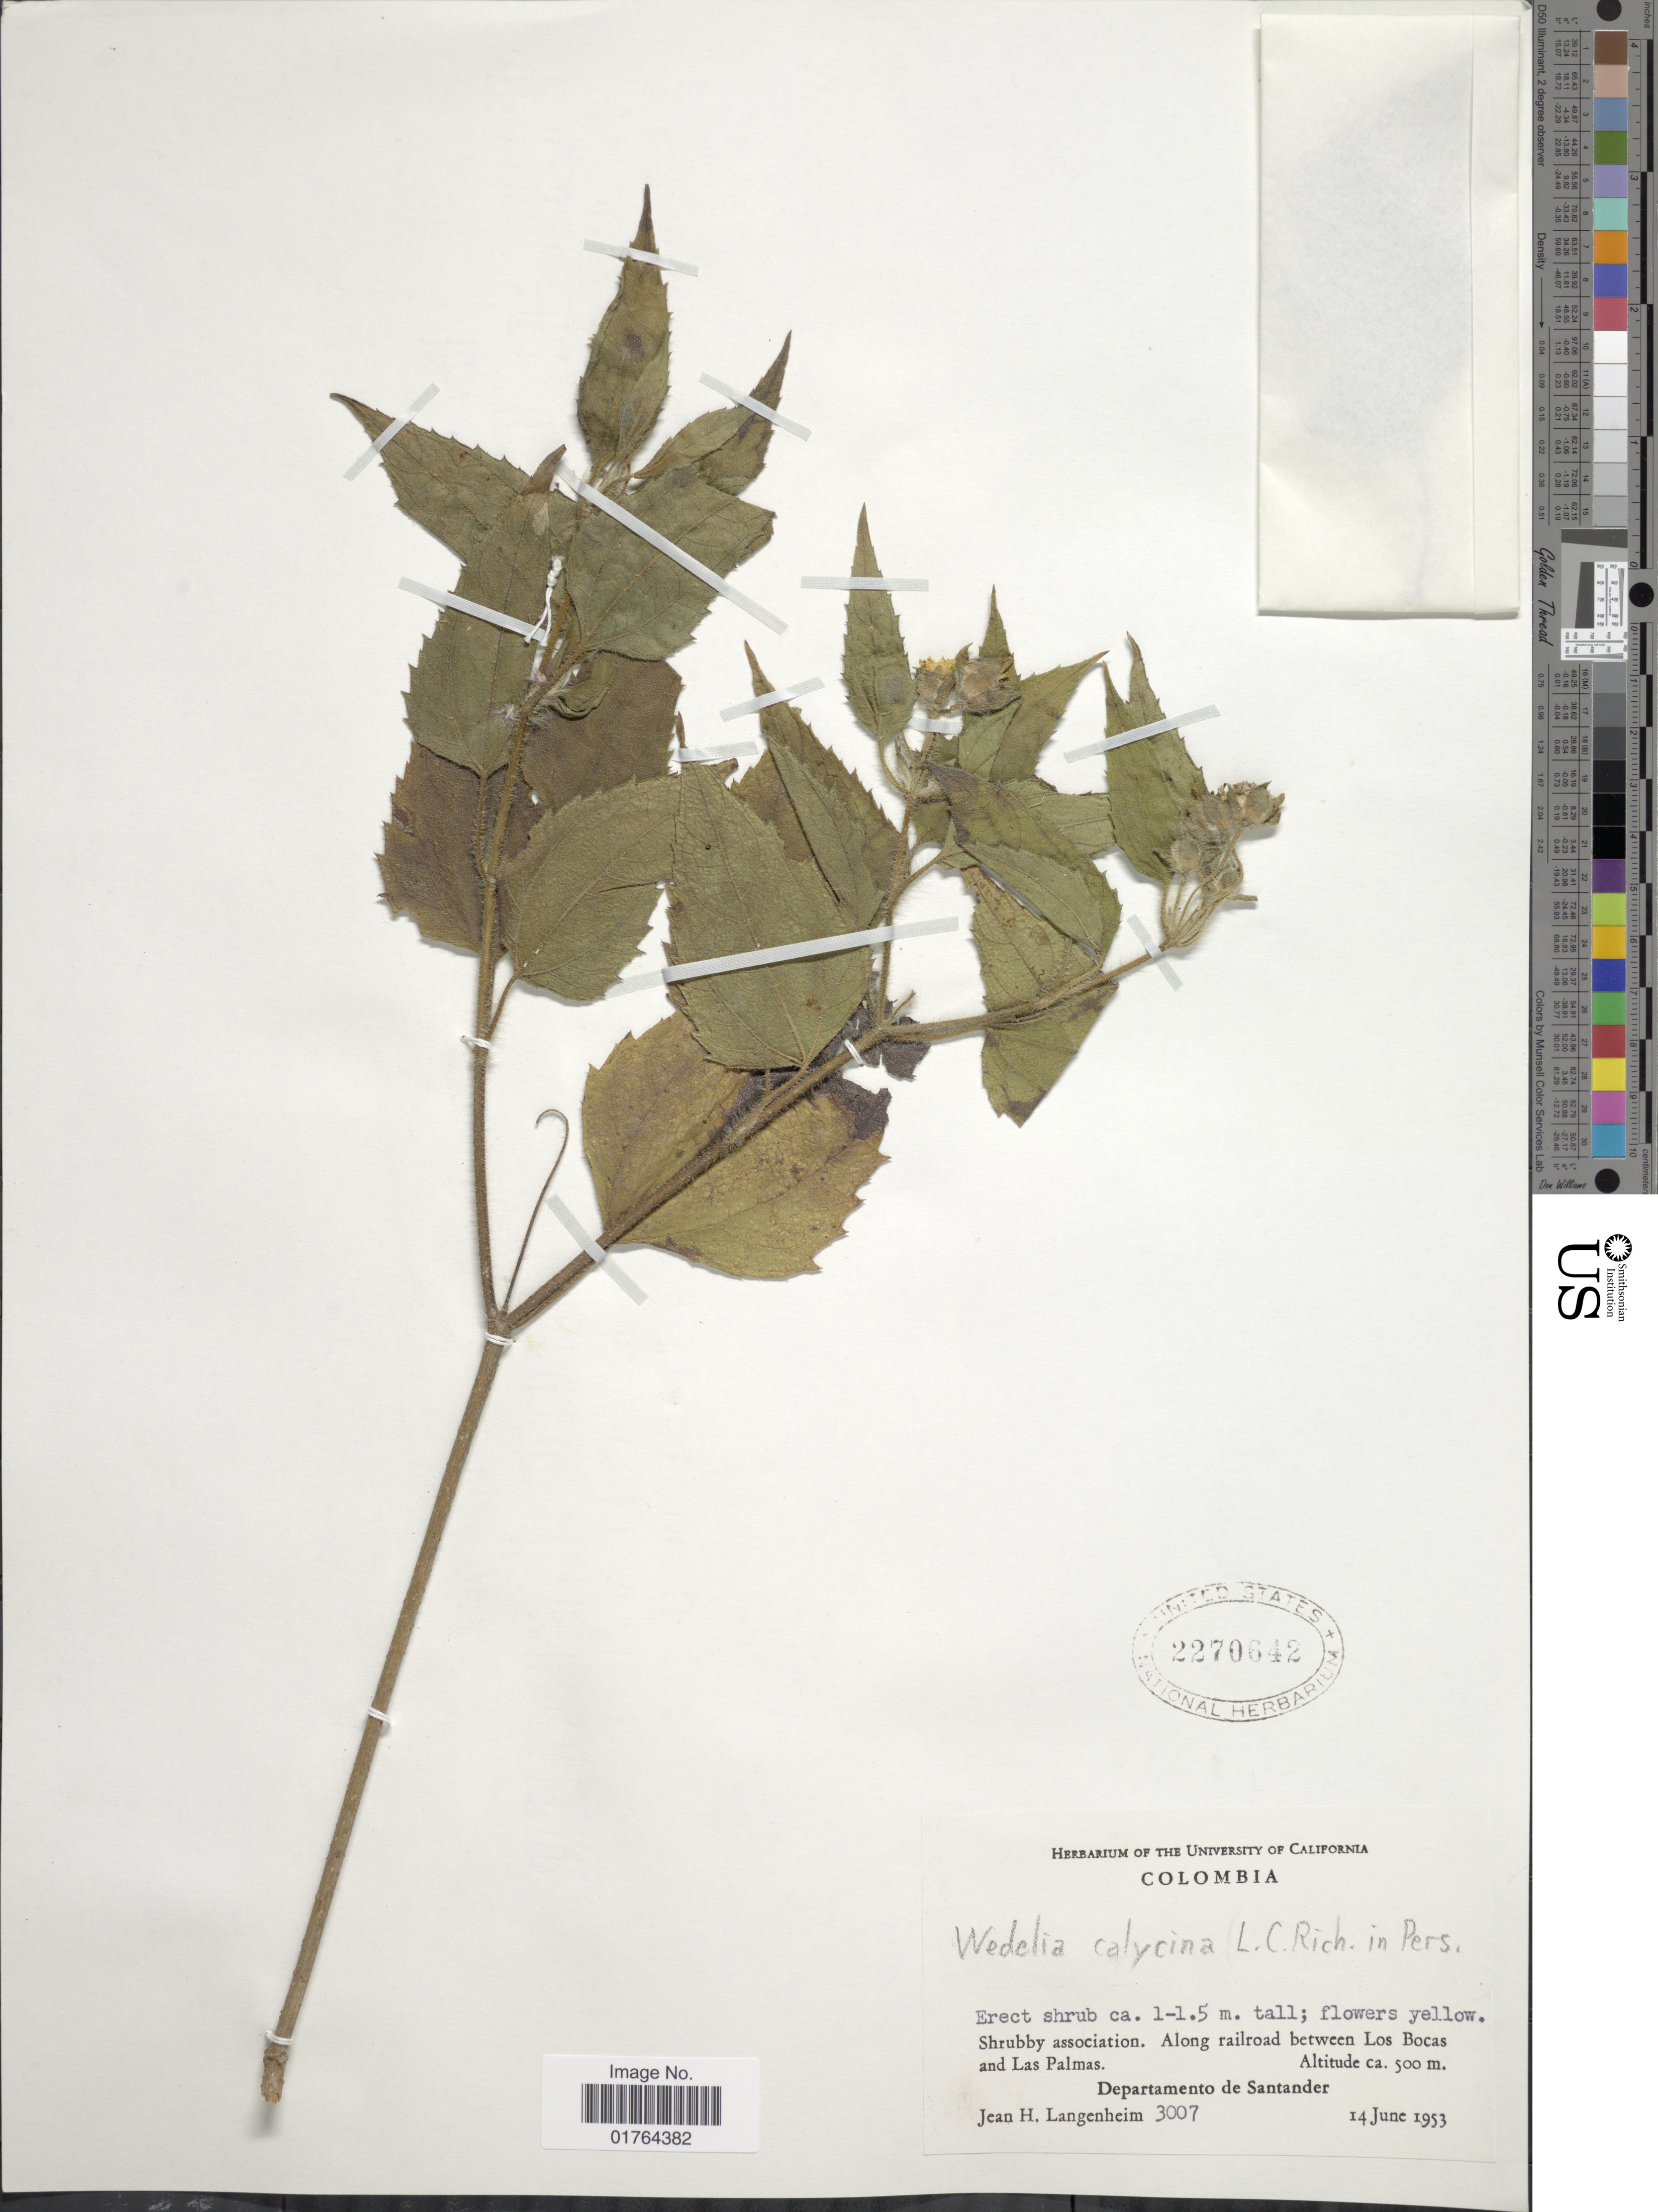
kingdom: Plantae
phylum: Tracheophyta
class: Magnoliopsida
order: Asterales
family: Asteraceae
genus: Wedelia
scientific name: Wedelia calycina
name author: Rich.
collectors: J. H. Langenheim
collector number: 3007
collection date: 1953-06-14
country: Colombia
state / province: Santander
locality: Along railroad between Los Bocas and Las Palmas, Departmento de Santander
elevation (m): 500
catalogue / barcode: US 2270642